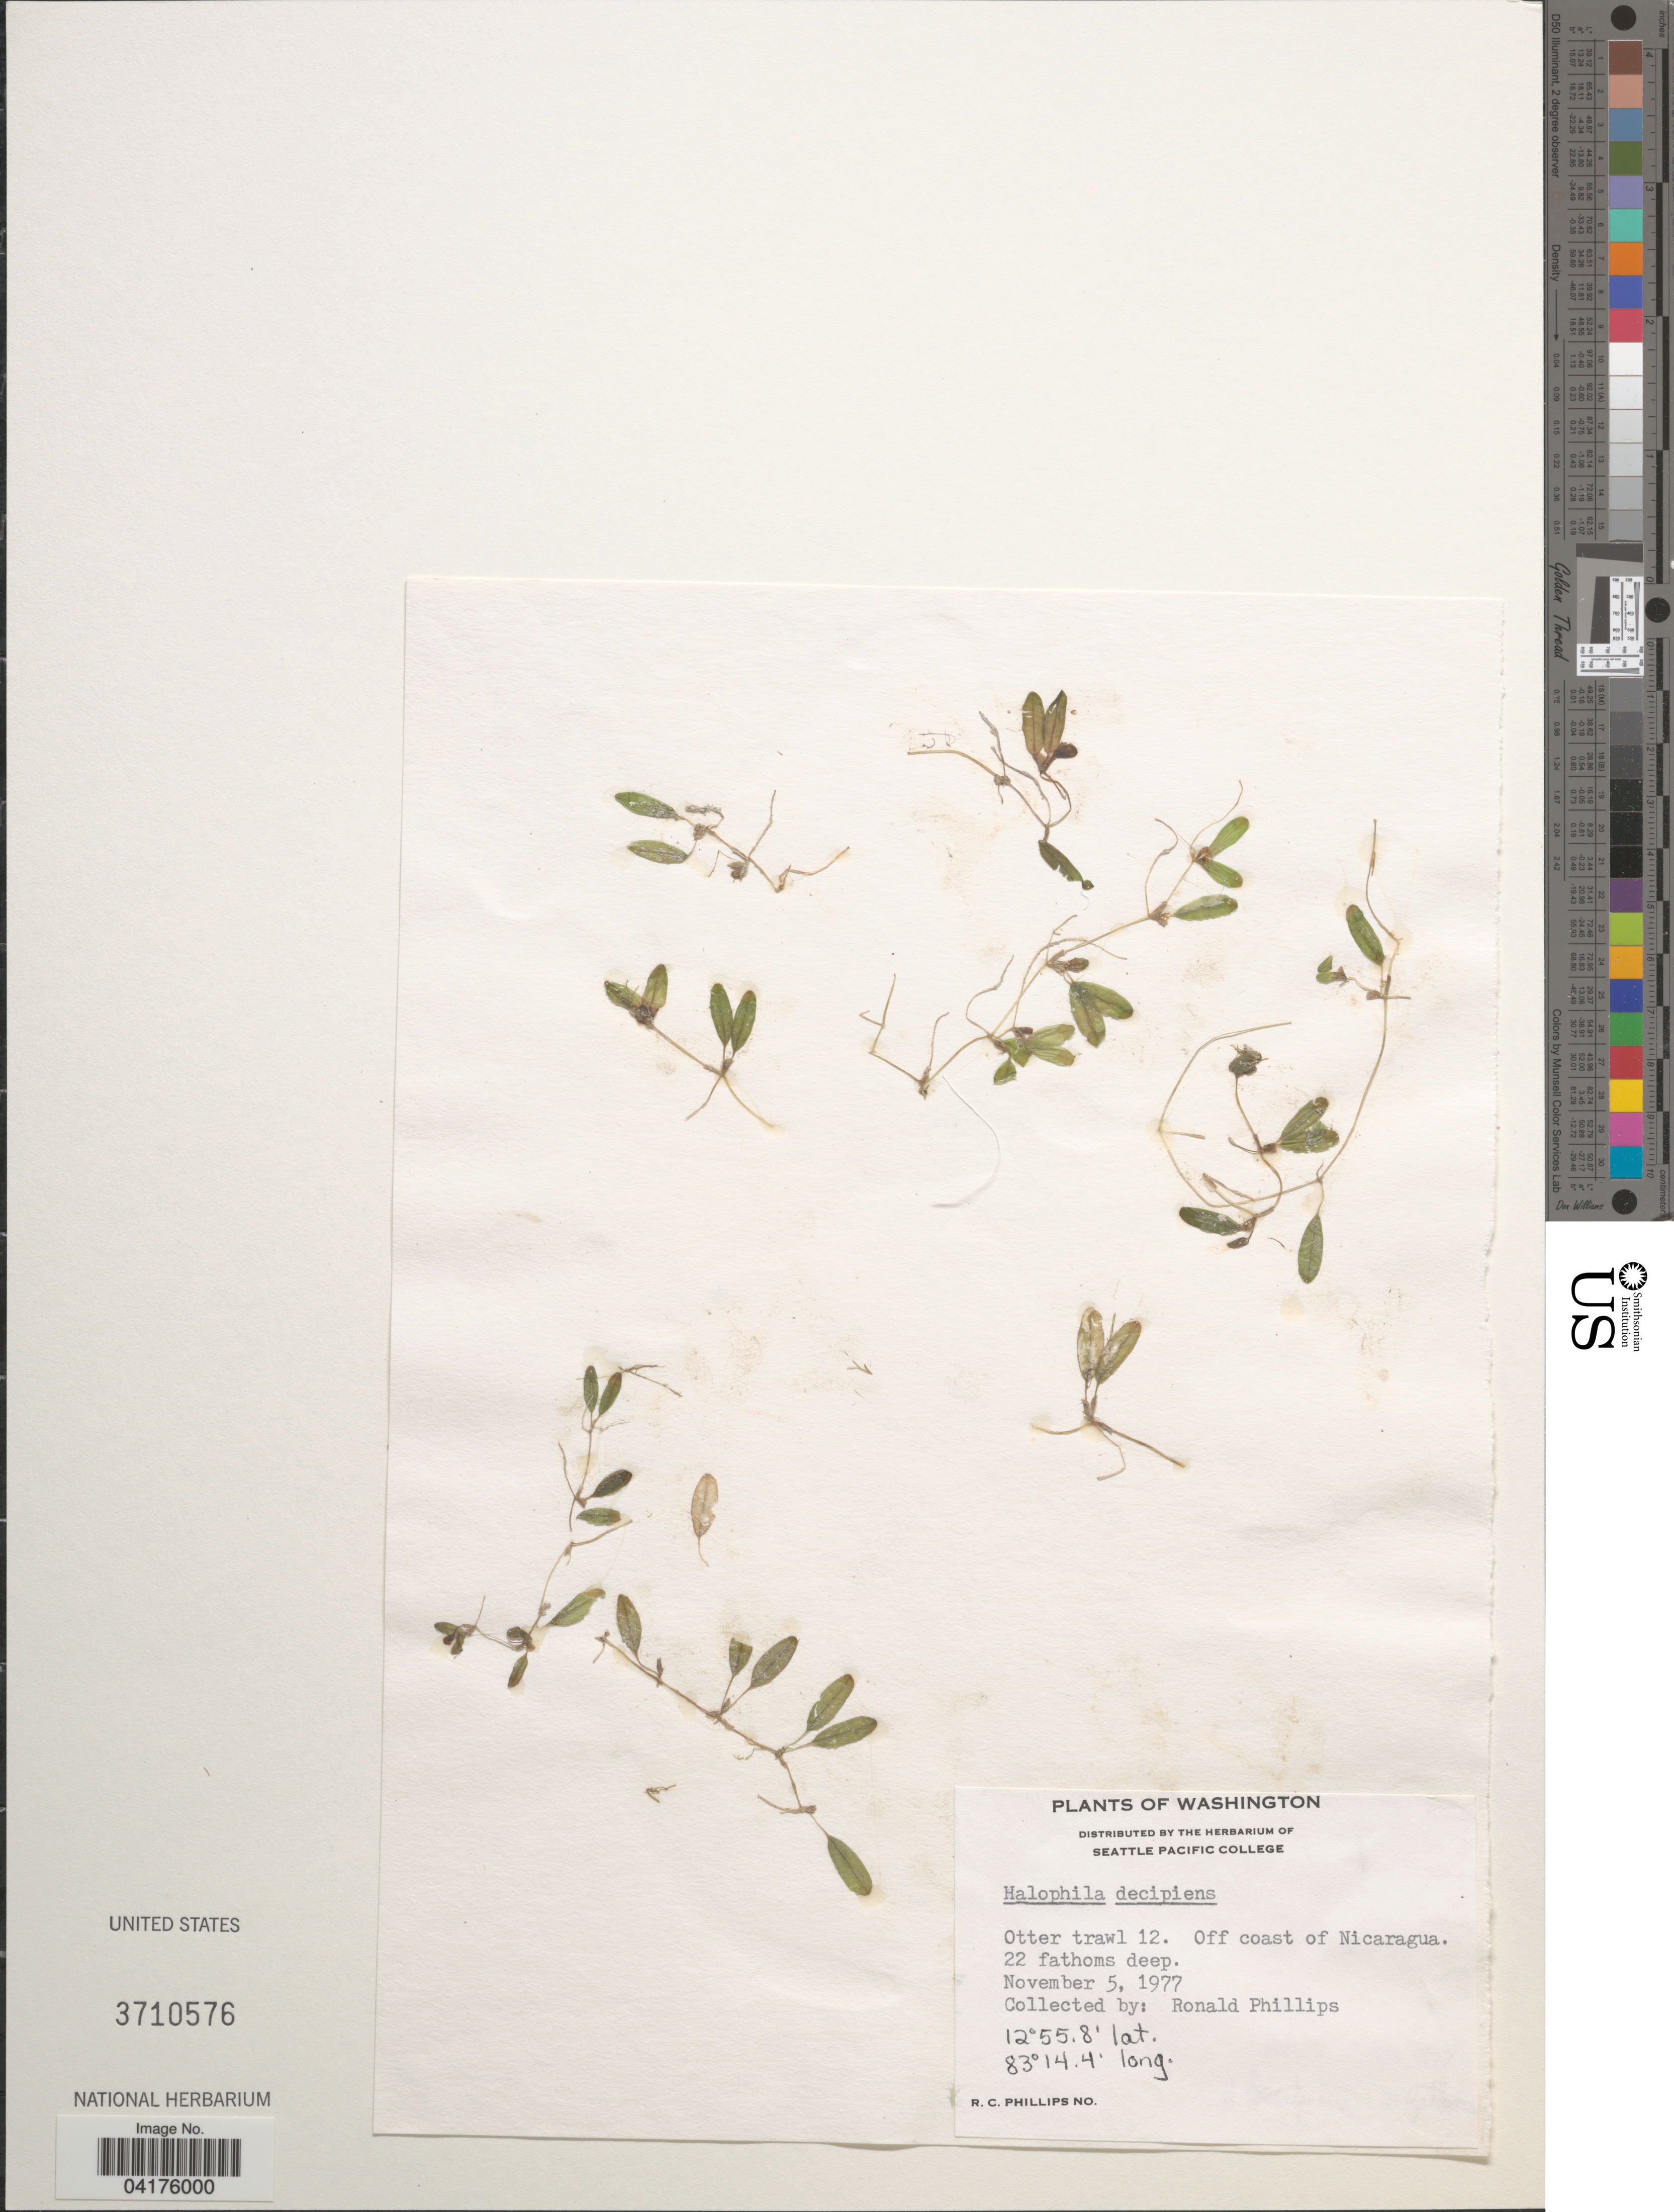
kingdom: Plantae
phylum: Tracheophyta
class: Liliopsida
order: Alismatales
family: Hydrocharitaceae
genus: Halophila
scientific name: Halophila decipiens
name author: Ostenf.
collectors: R. C. Phillips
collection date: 1977-11-05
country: Nicaragua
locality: Otter trawl 12. Off coast of Nicaragua. 22 fathoms deep.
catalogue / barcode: US 3710576